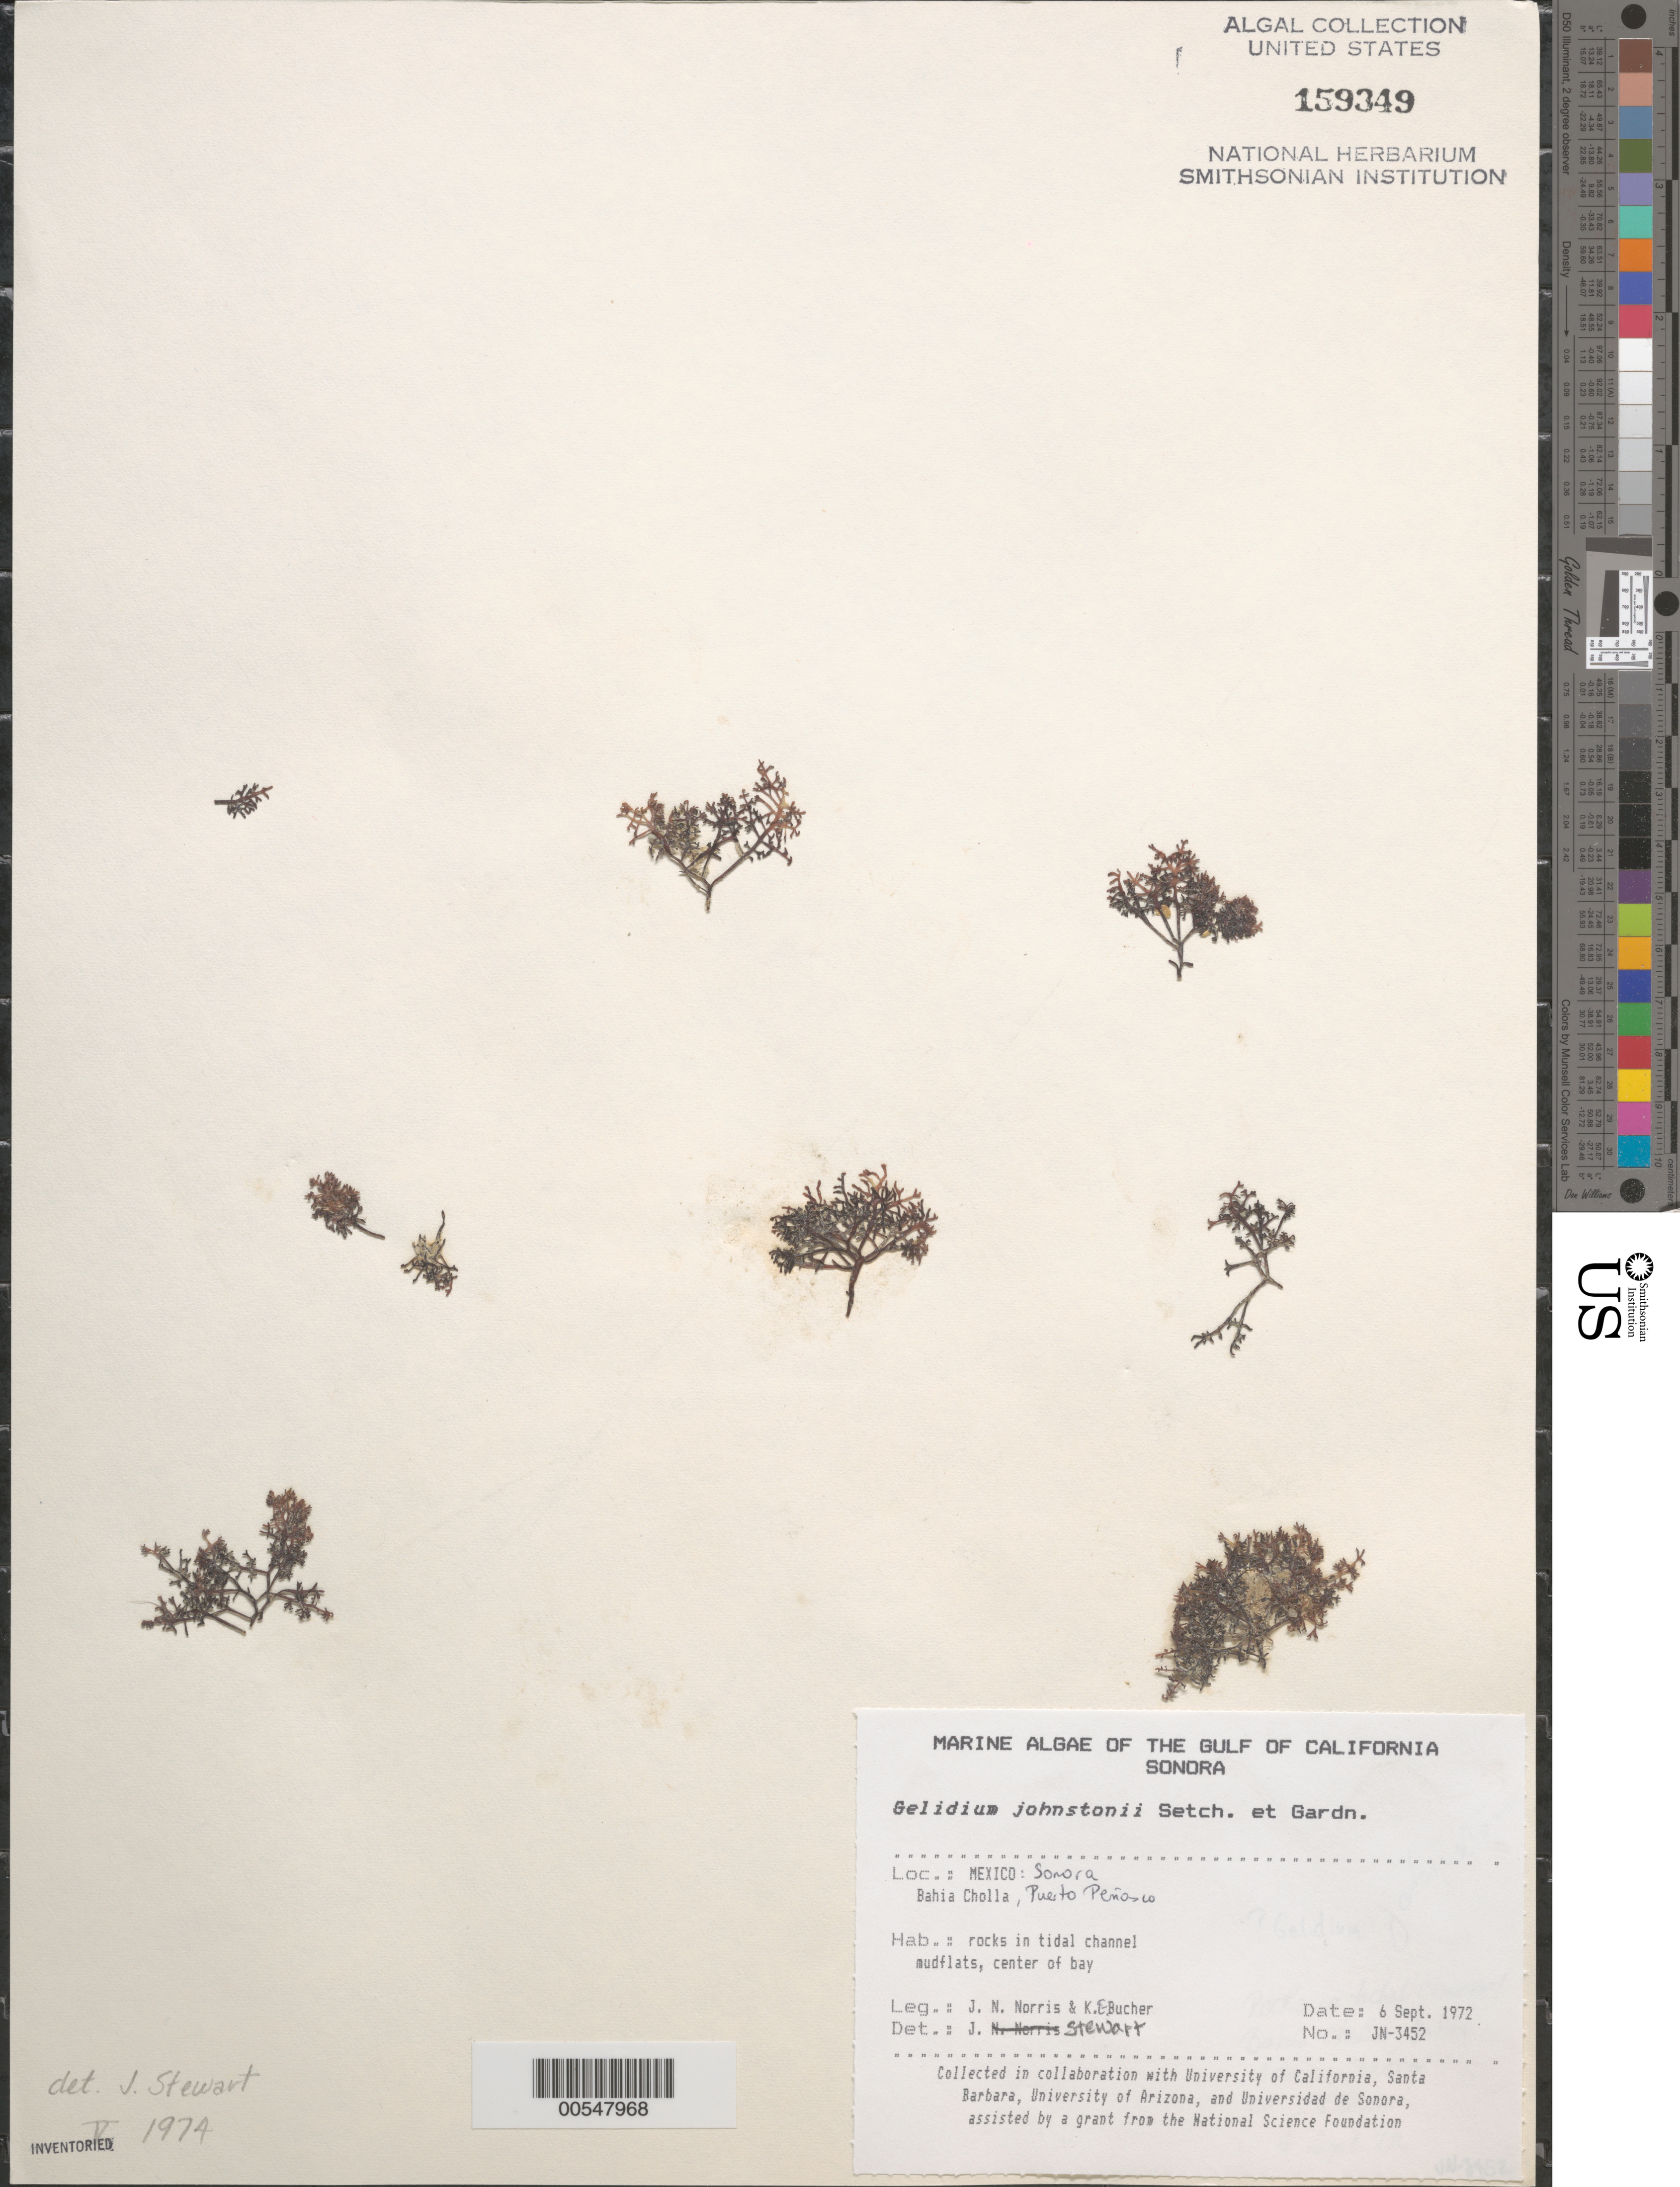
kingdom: Plantae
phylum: Rhodophyta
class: Florideophyceae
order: Gelidiales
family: Gelidiaceae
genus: Gelidium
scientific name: Gelidium johnstonii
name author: Setchell & N.L. Gardner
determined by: Stewart, J.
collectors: J. N. Norris & K. E. Bucher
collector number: JN-3452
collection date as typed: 06 Sep 1972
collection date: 1972-09-06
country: Mexico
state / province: Sonora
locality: Bahia Cholla, Puerto Penasco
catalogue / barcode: US 159349